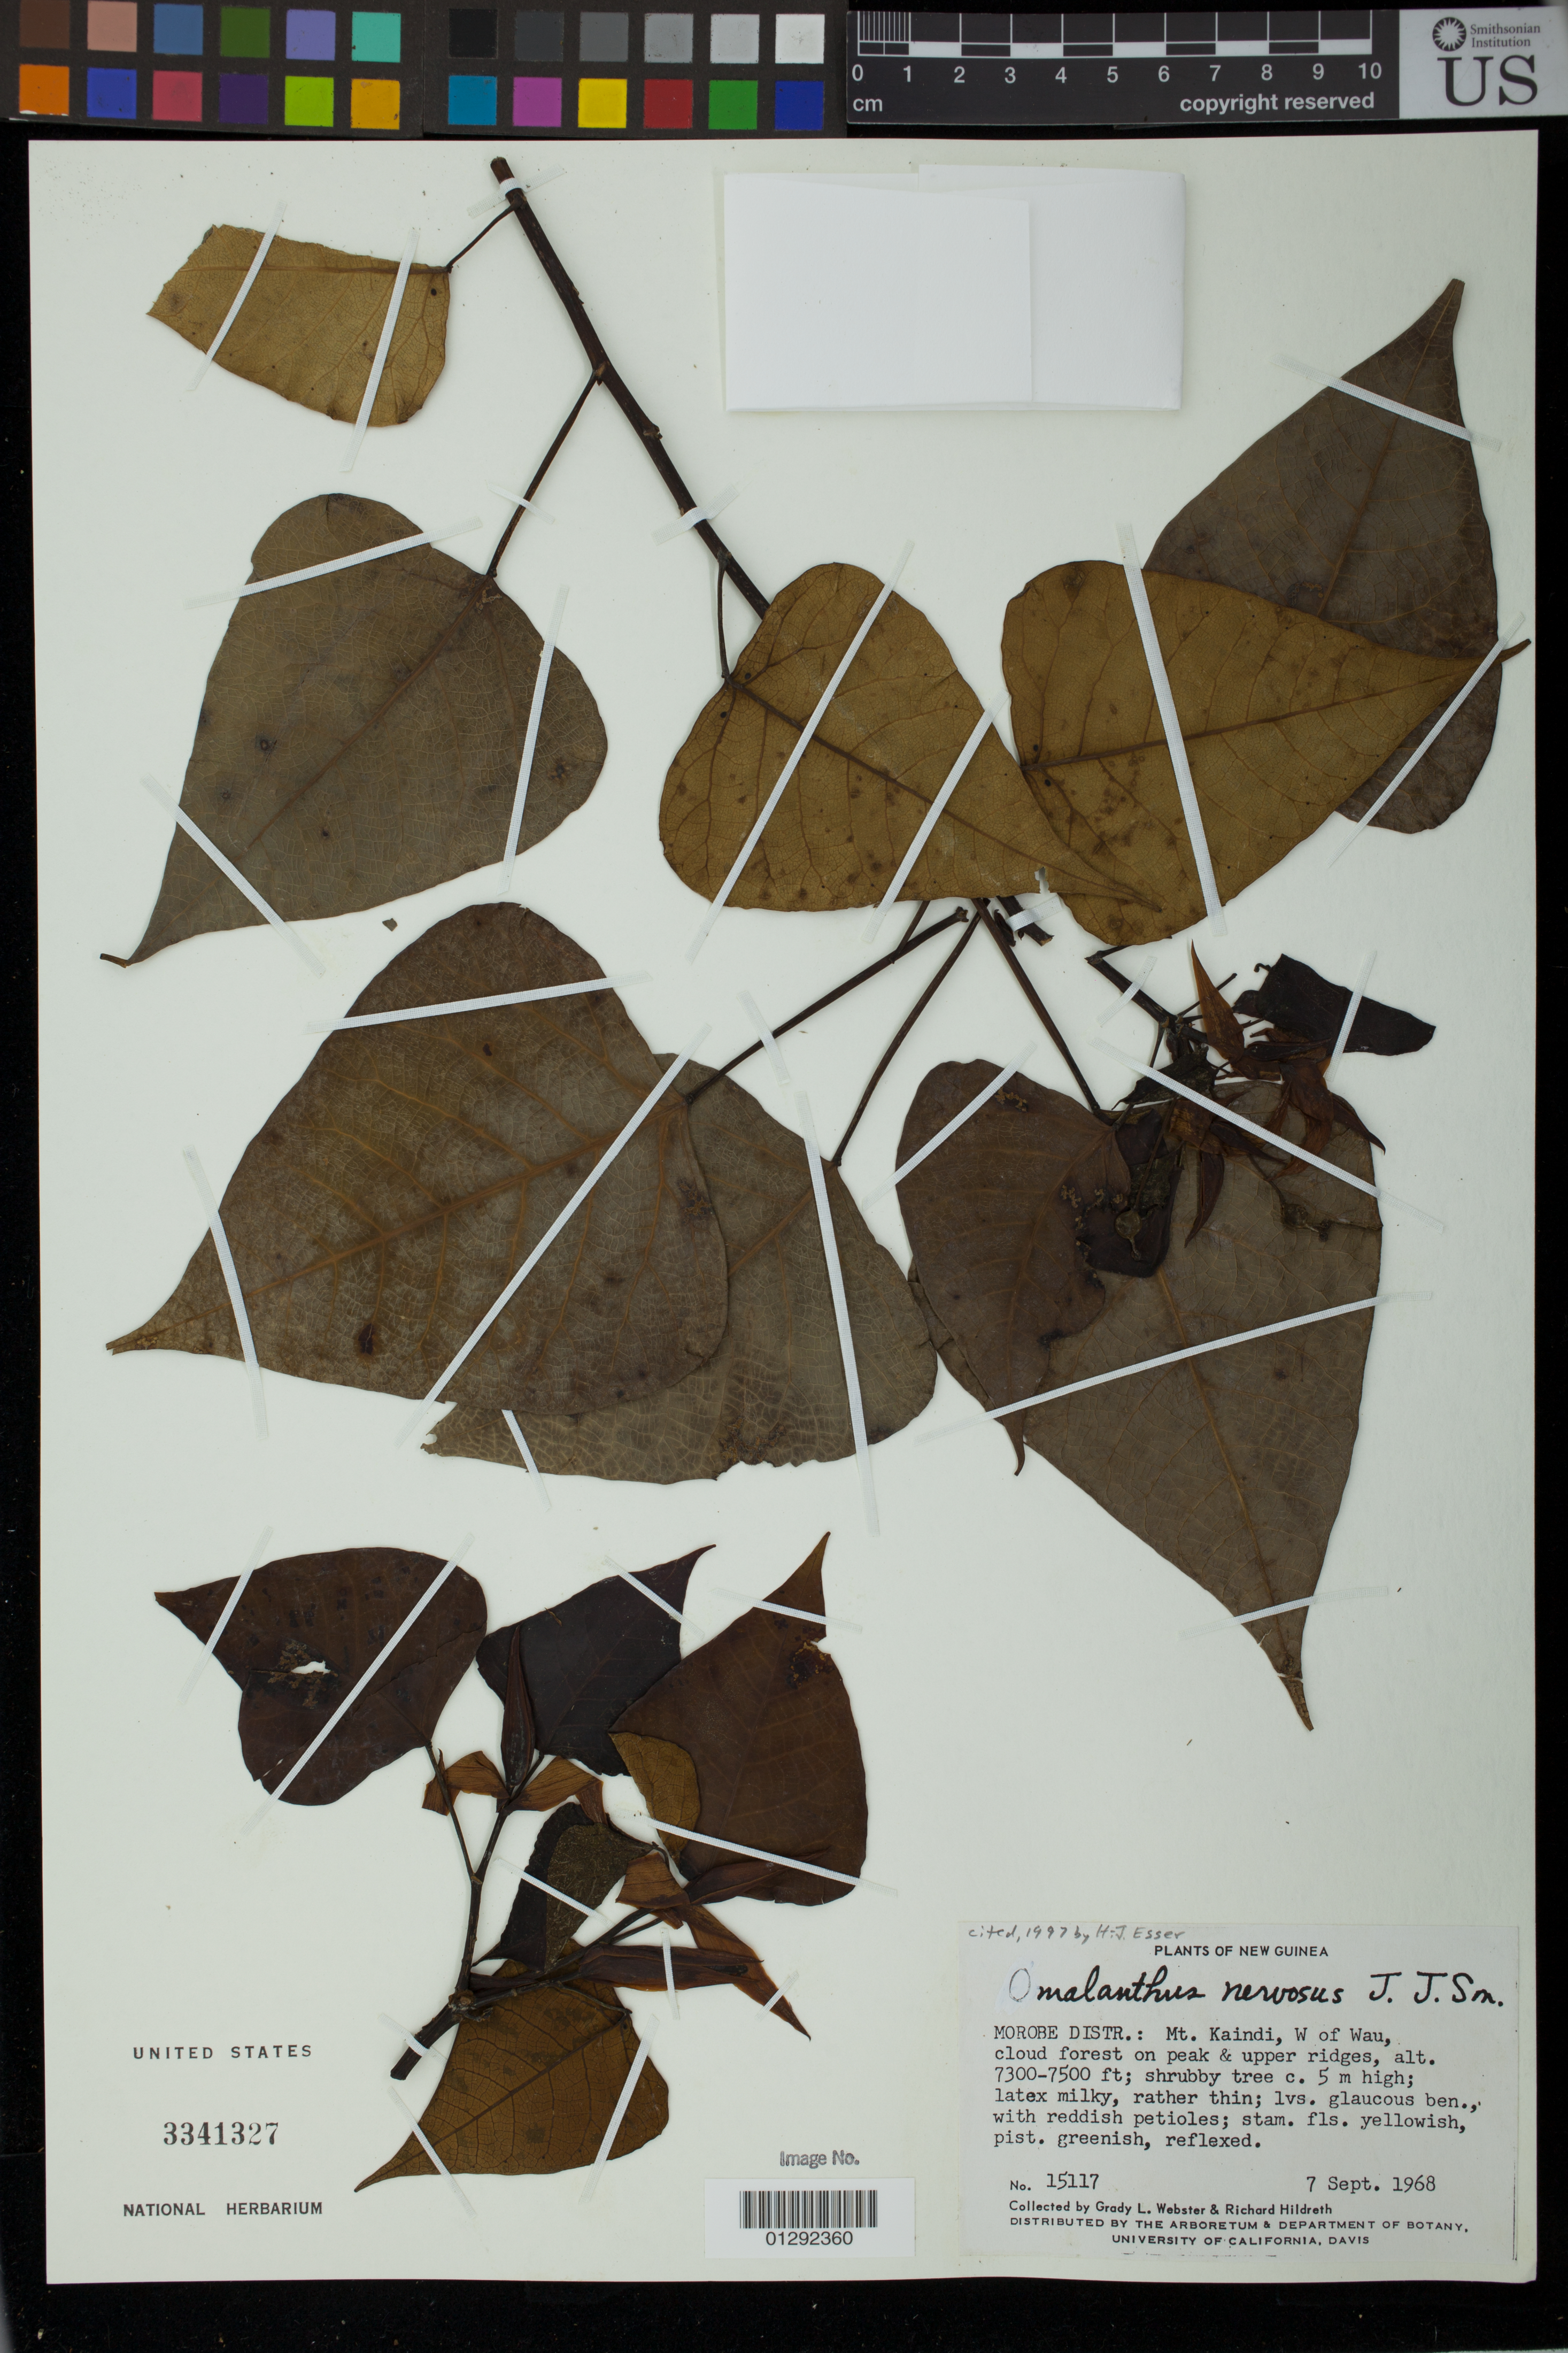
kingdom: Plantae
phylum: Tracheophyta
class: Magnoliopsida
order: Malpighiales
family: Euphorbiaceae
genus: Homalanthus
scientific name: Homalanthus nervosus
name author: J.J. Sm.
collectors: G. L. Webster & R. Hildreth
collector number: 15117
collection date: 1968-09-07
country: Papua New Guinea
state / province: Morobe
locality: Mt Kaindi, W. of Wau, cloud forecast on peak & upper ridges.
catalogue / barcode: US 3341327